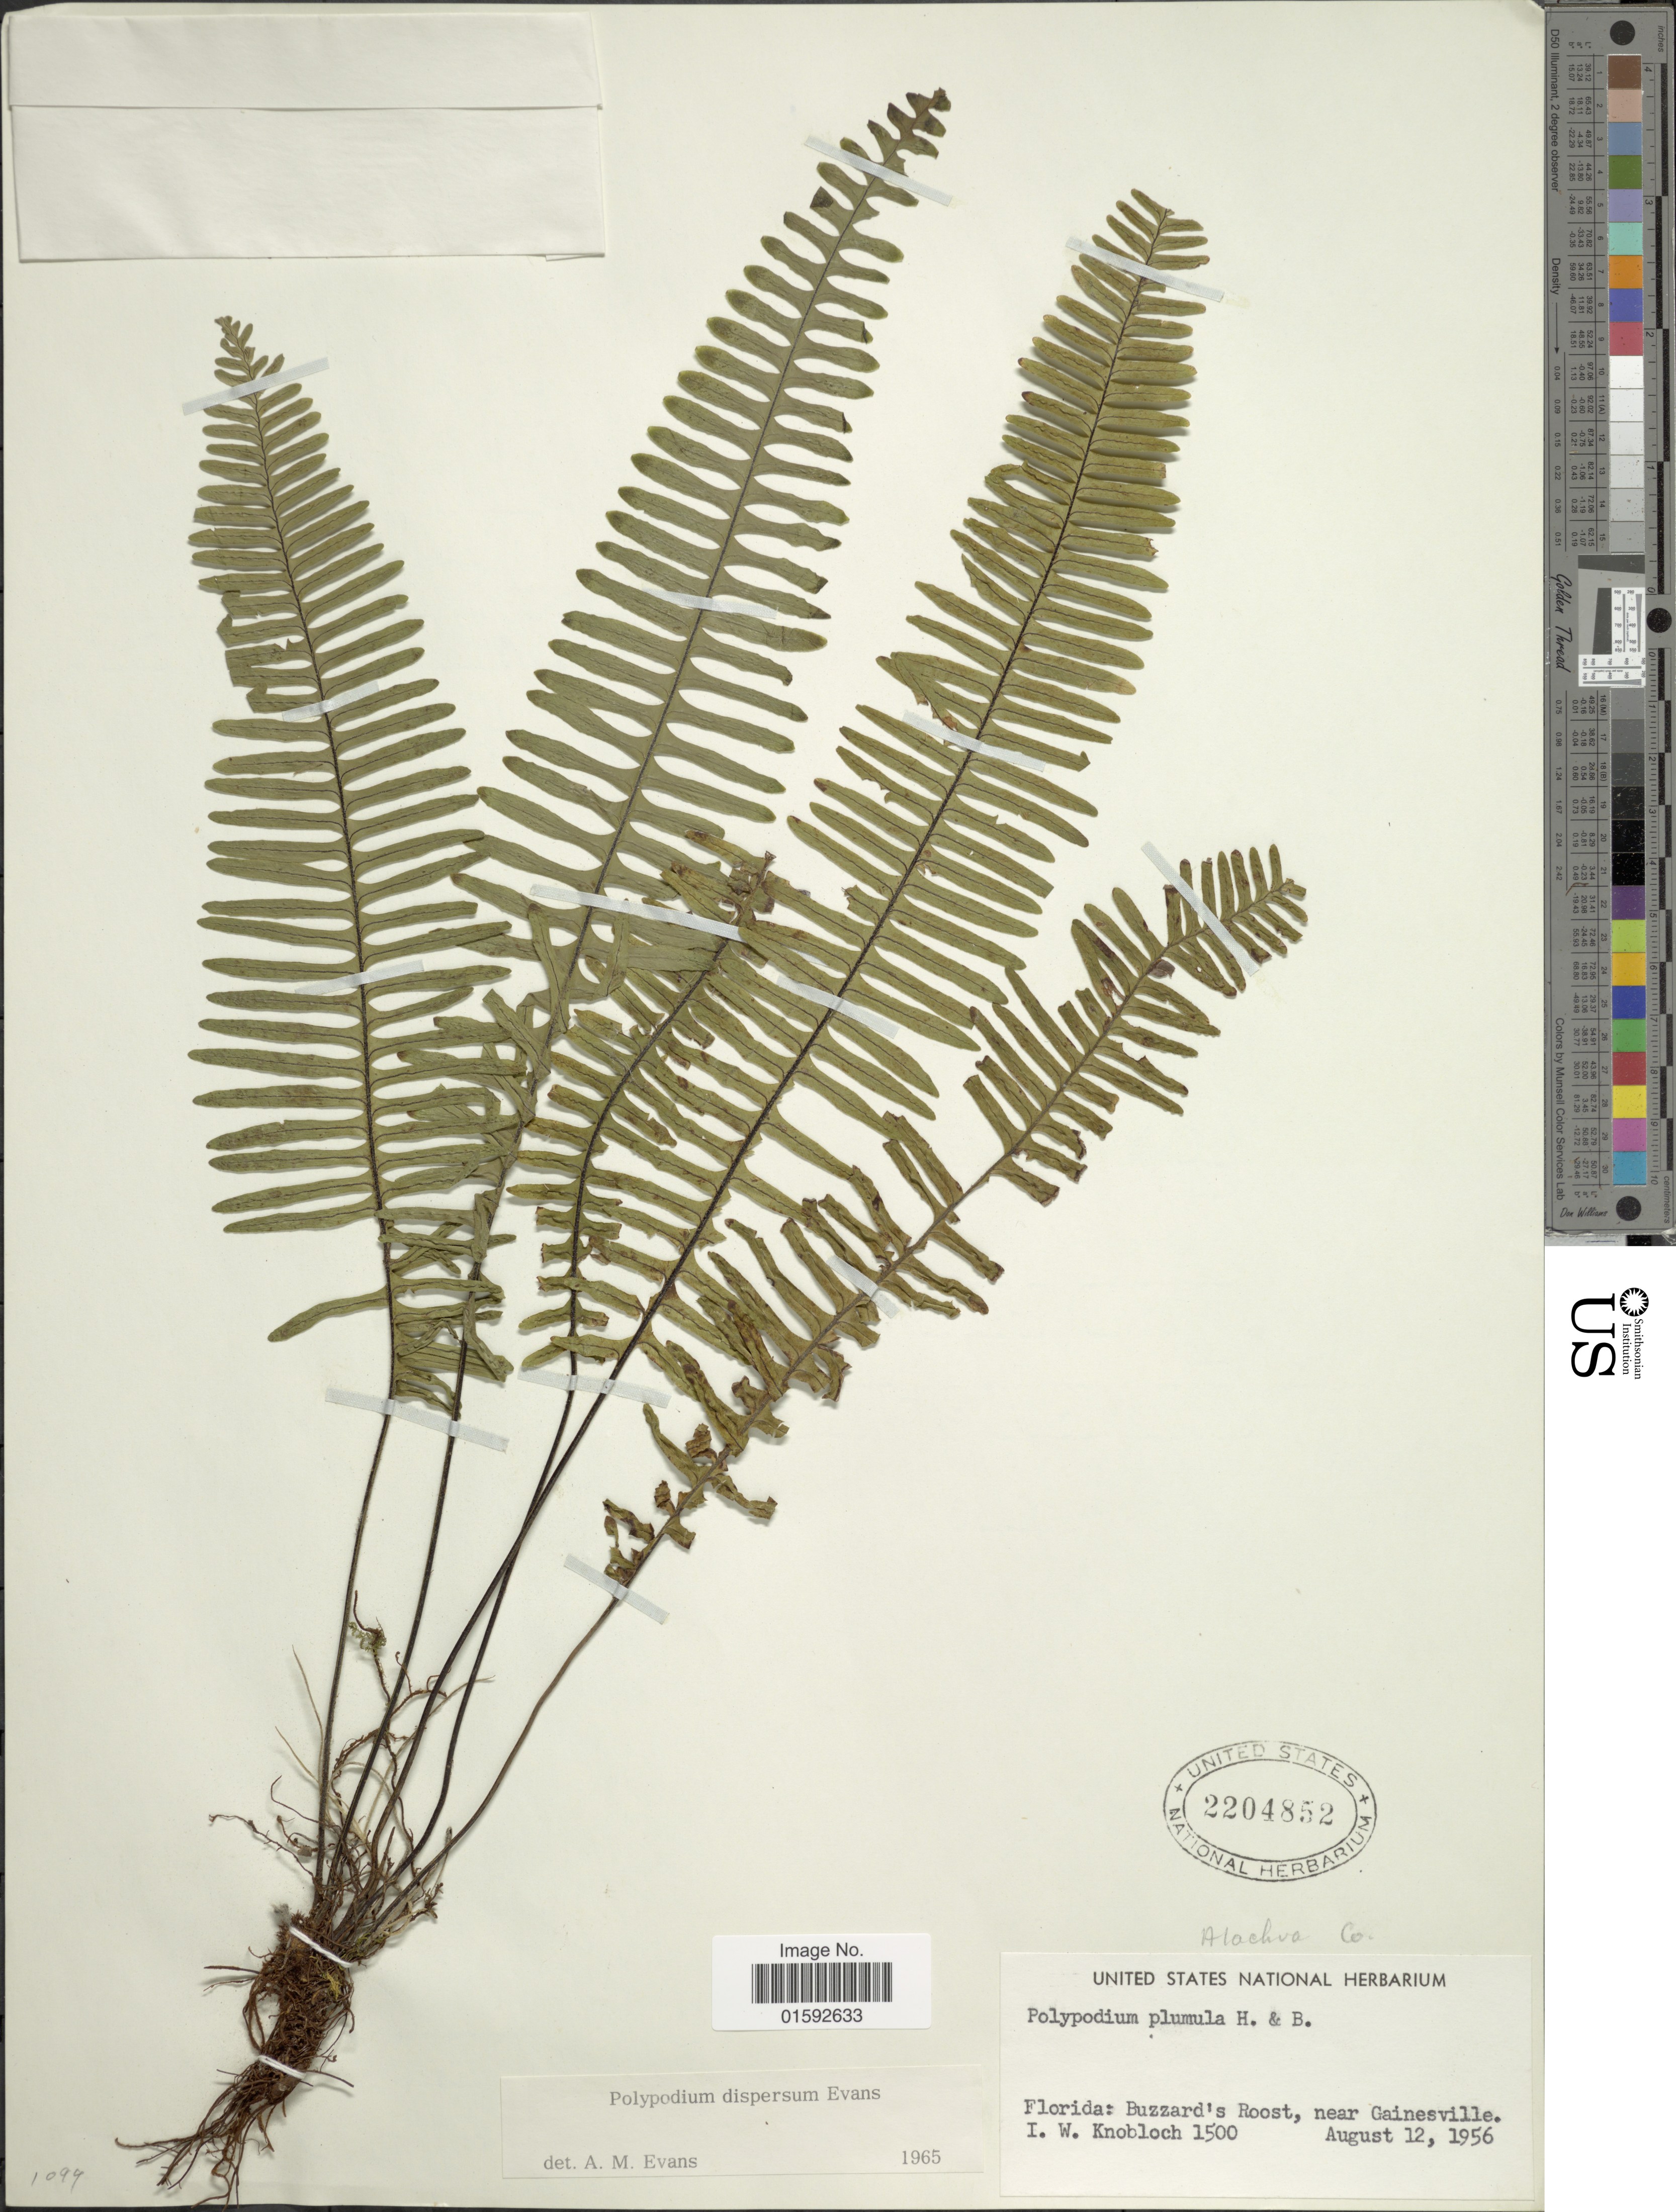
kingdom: Plantae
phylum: Tracheophyta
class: Polypodiopsida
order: Polypodiales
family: Polypodiaceae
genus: Pecluma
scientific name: Pecluma dispersa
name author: (A.M. Evans) M.G. Price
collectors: I. W. Knobloch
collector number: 1500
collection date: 1956-08-12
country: United States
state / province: Florida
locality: Buzzard's Roost, near Gainesville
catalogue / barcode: US 2204852